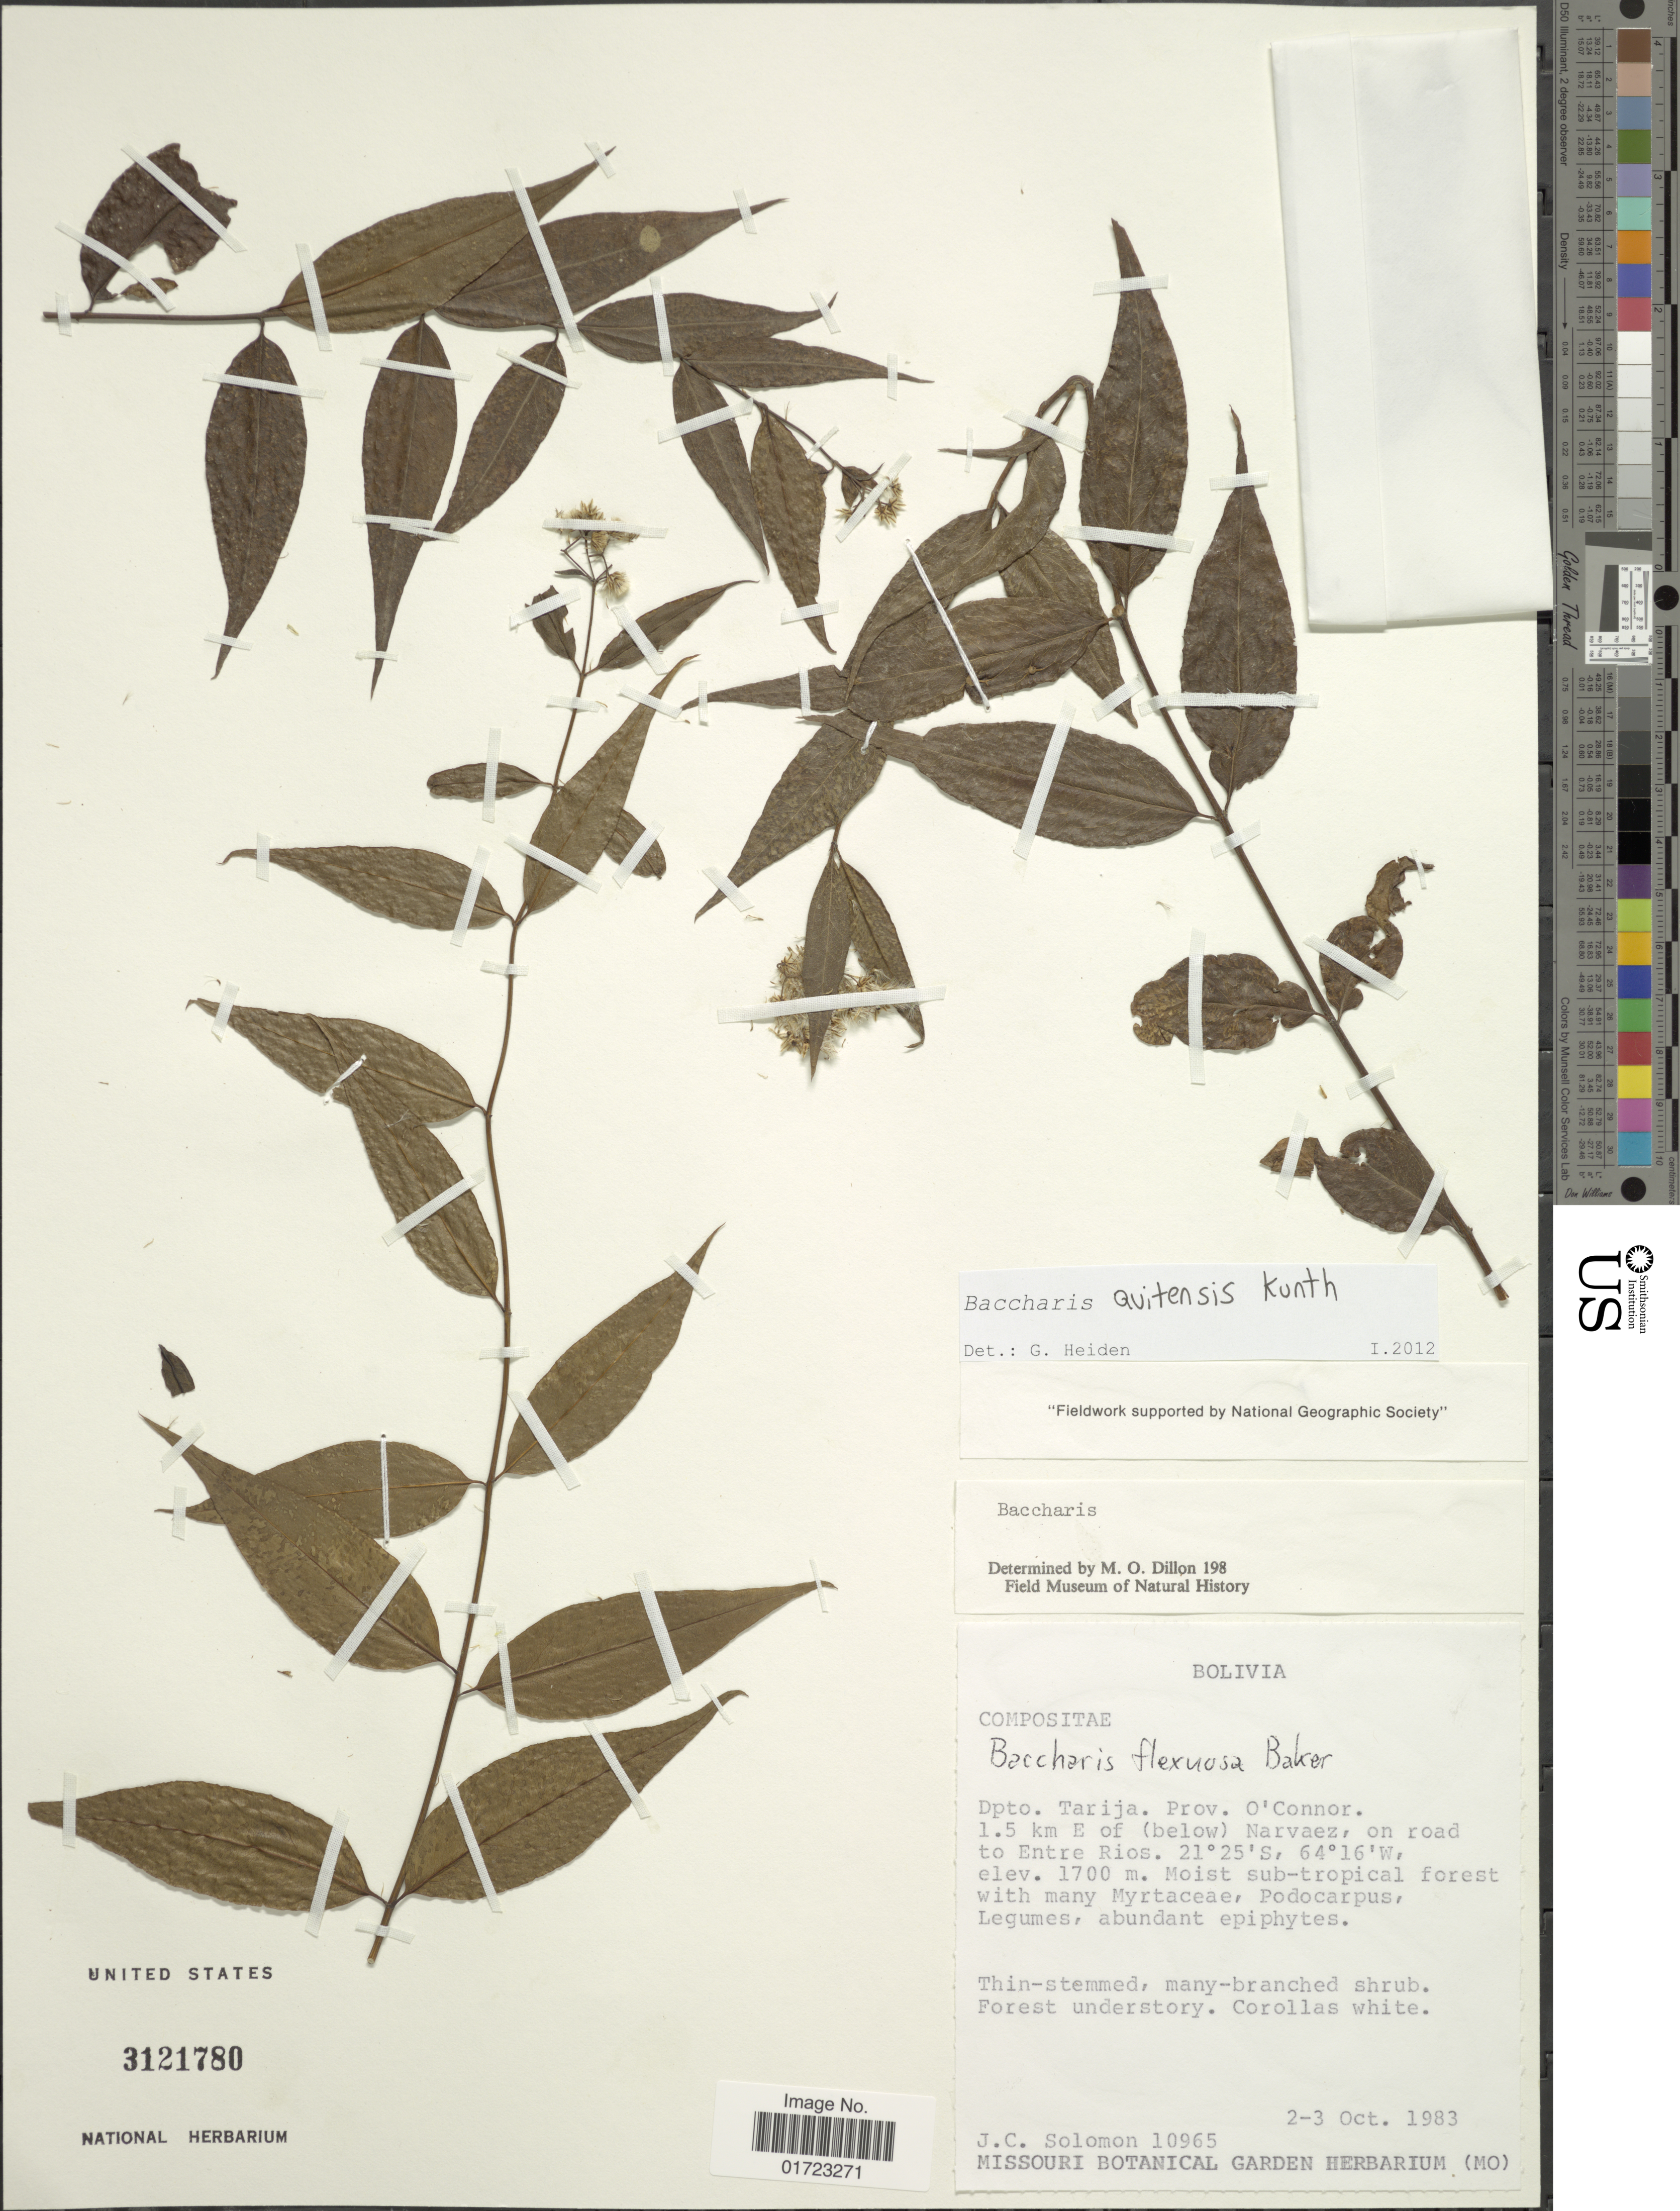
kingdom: Plantae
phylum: Tracheophyta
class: Magnoliopsida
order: Asterales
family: Asteraceae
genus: Baccharis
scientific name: Baccharis quitensis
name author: Kunth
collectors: J. C. Solomon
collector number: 10965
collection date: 1983-10-02/1983-10-03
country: Bolivia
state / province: Tarija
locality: Dpto. Tarija. Prov. O'Connor. 1.5 km E of (below) Narvaez, on road to Entre Rios.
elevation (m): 1700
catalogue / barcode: US 3121780